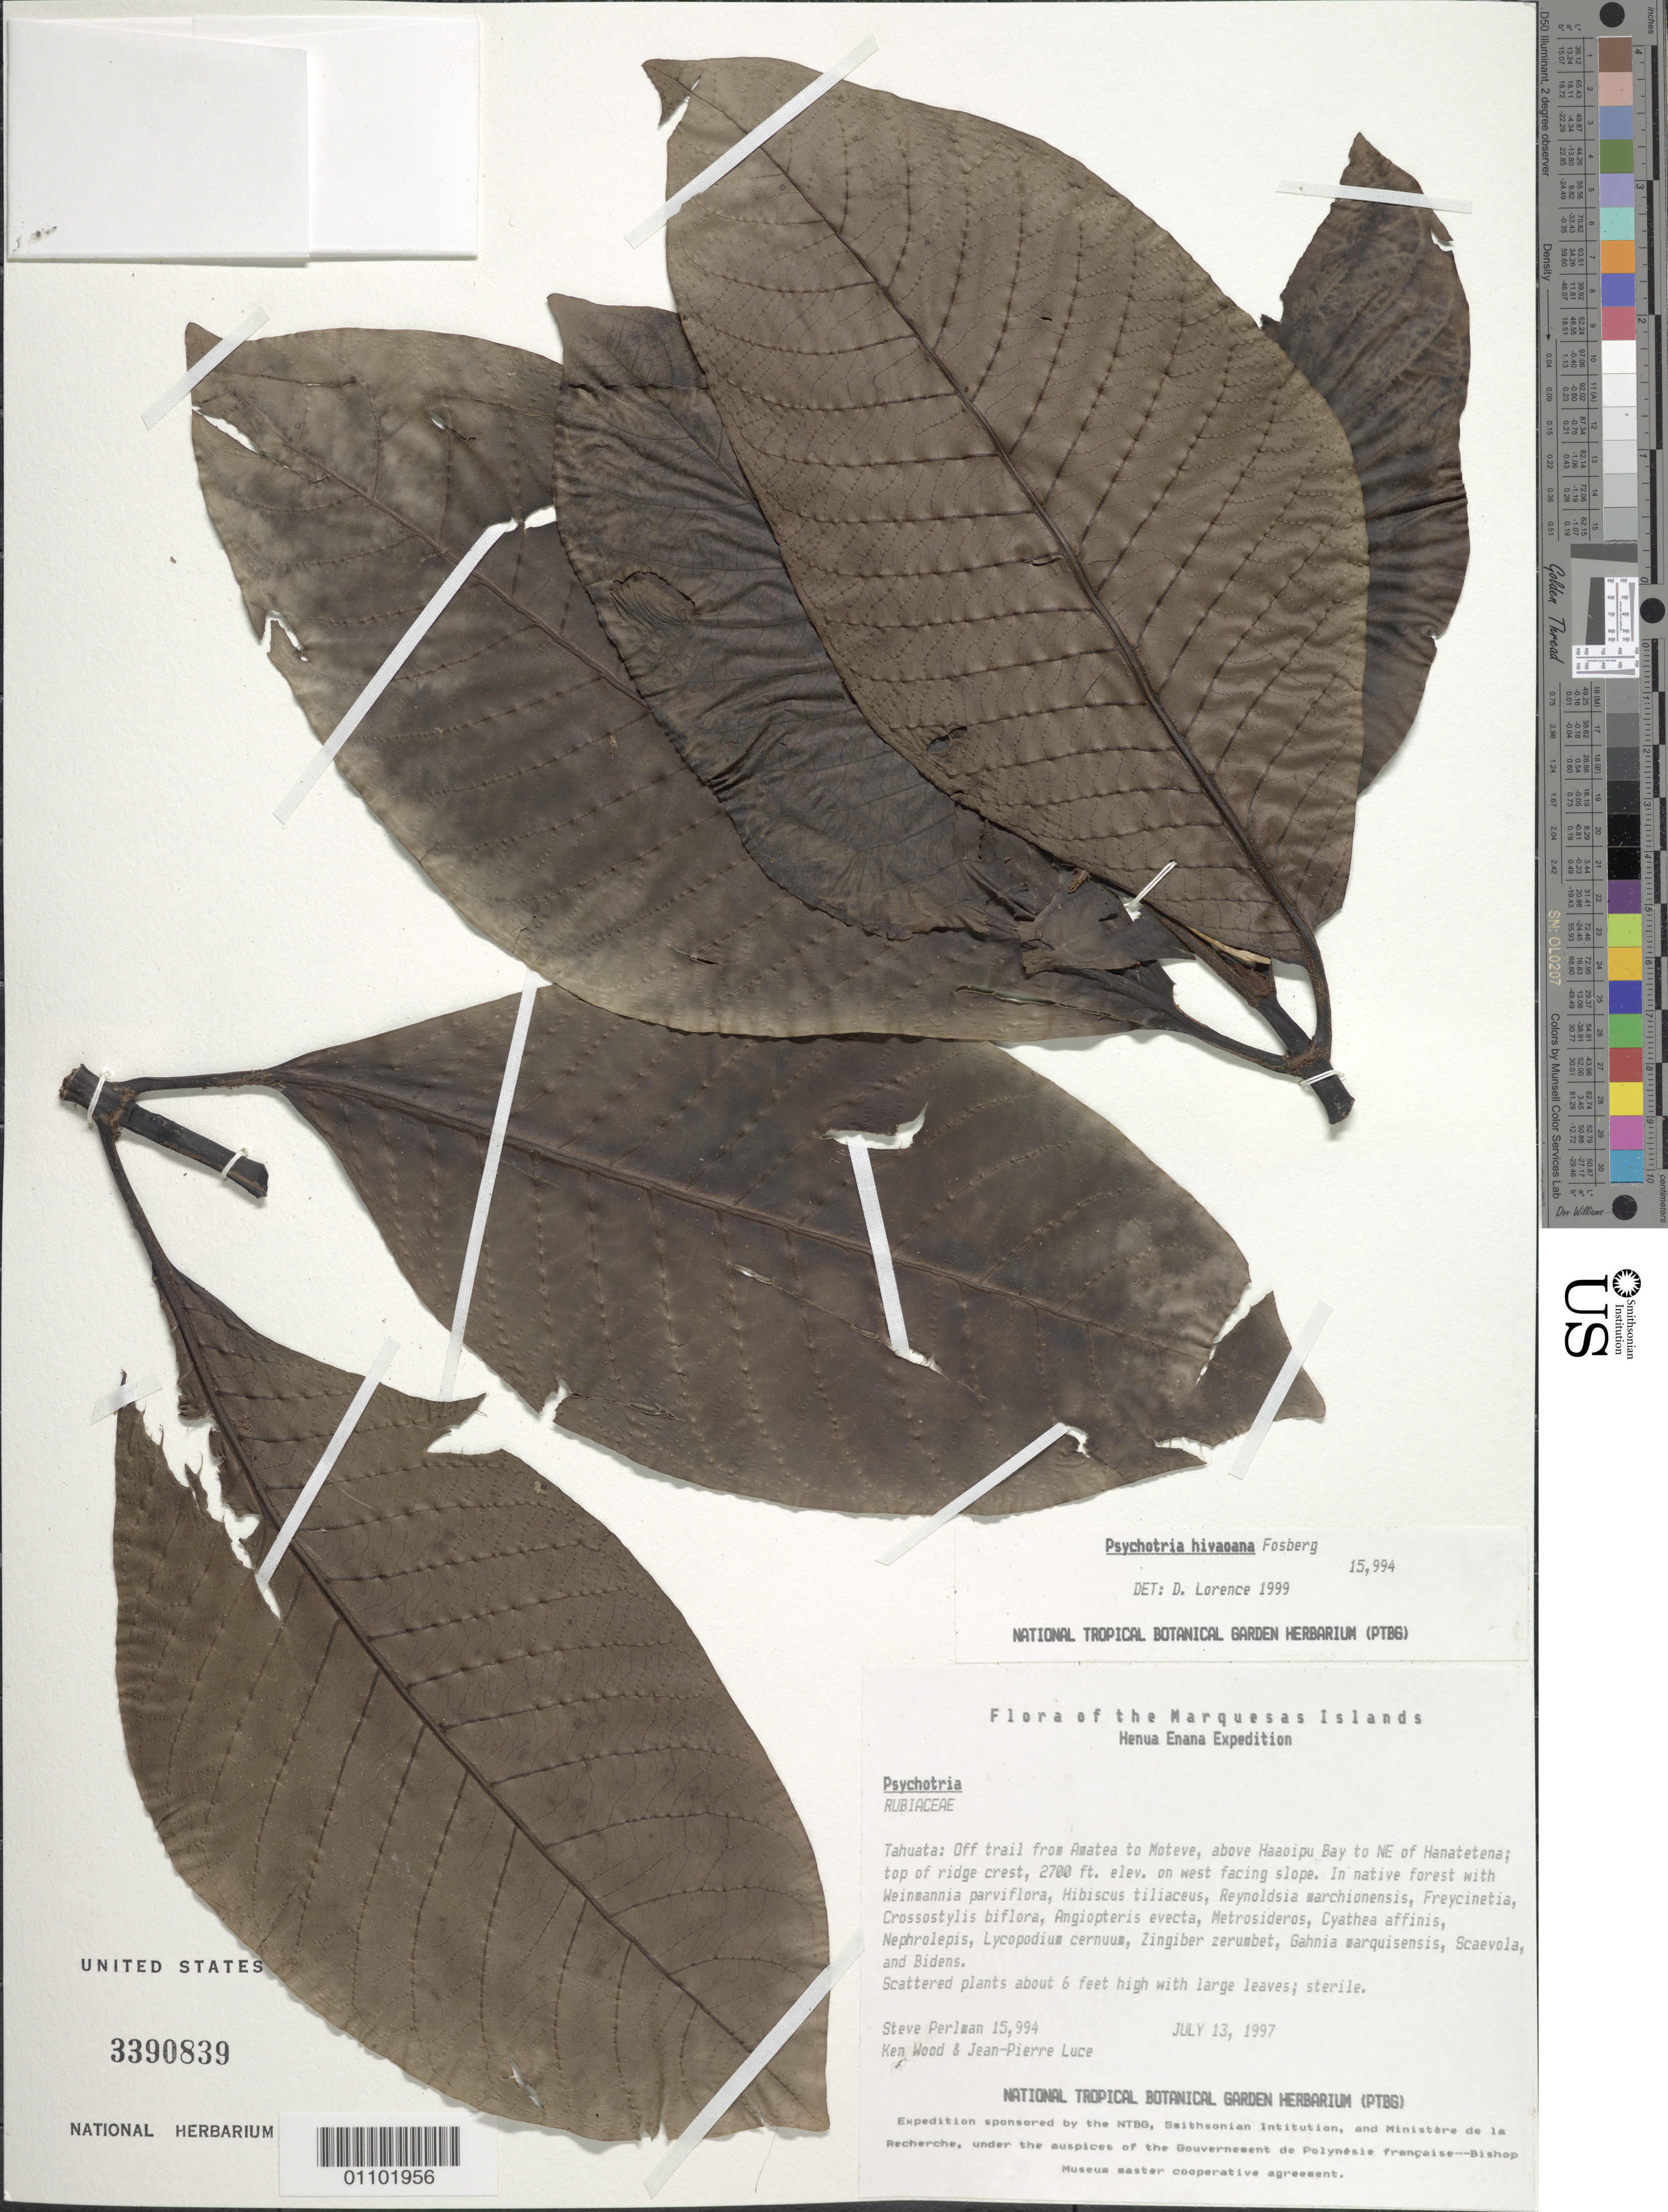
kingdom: Plantae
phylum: Tracheophyta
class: Magnoliopsida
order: Gentianales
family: Rubiaceae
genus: Psychotria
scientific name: Psychotria hivaoana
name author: Fosberg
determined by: Lorence, David H., (PTBG), National Tropical Botanical Garden (UNITED STATES)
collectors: S. P. Perlman, K. R. Wood & J. Luce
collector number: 15994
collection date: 1997-07-13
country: French Polynesia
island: Tahuata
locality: Ridge between Amatea & Haaoiputeomo, summit crest of island, to NE of Hanatetena, top of ridge crest, on W facing slope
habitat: Native forest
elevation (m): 823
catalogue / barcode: US 3390839